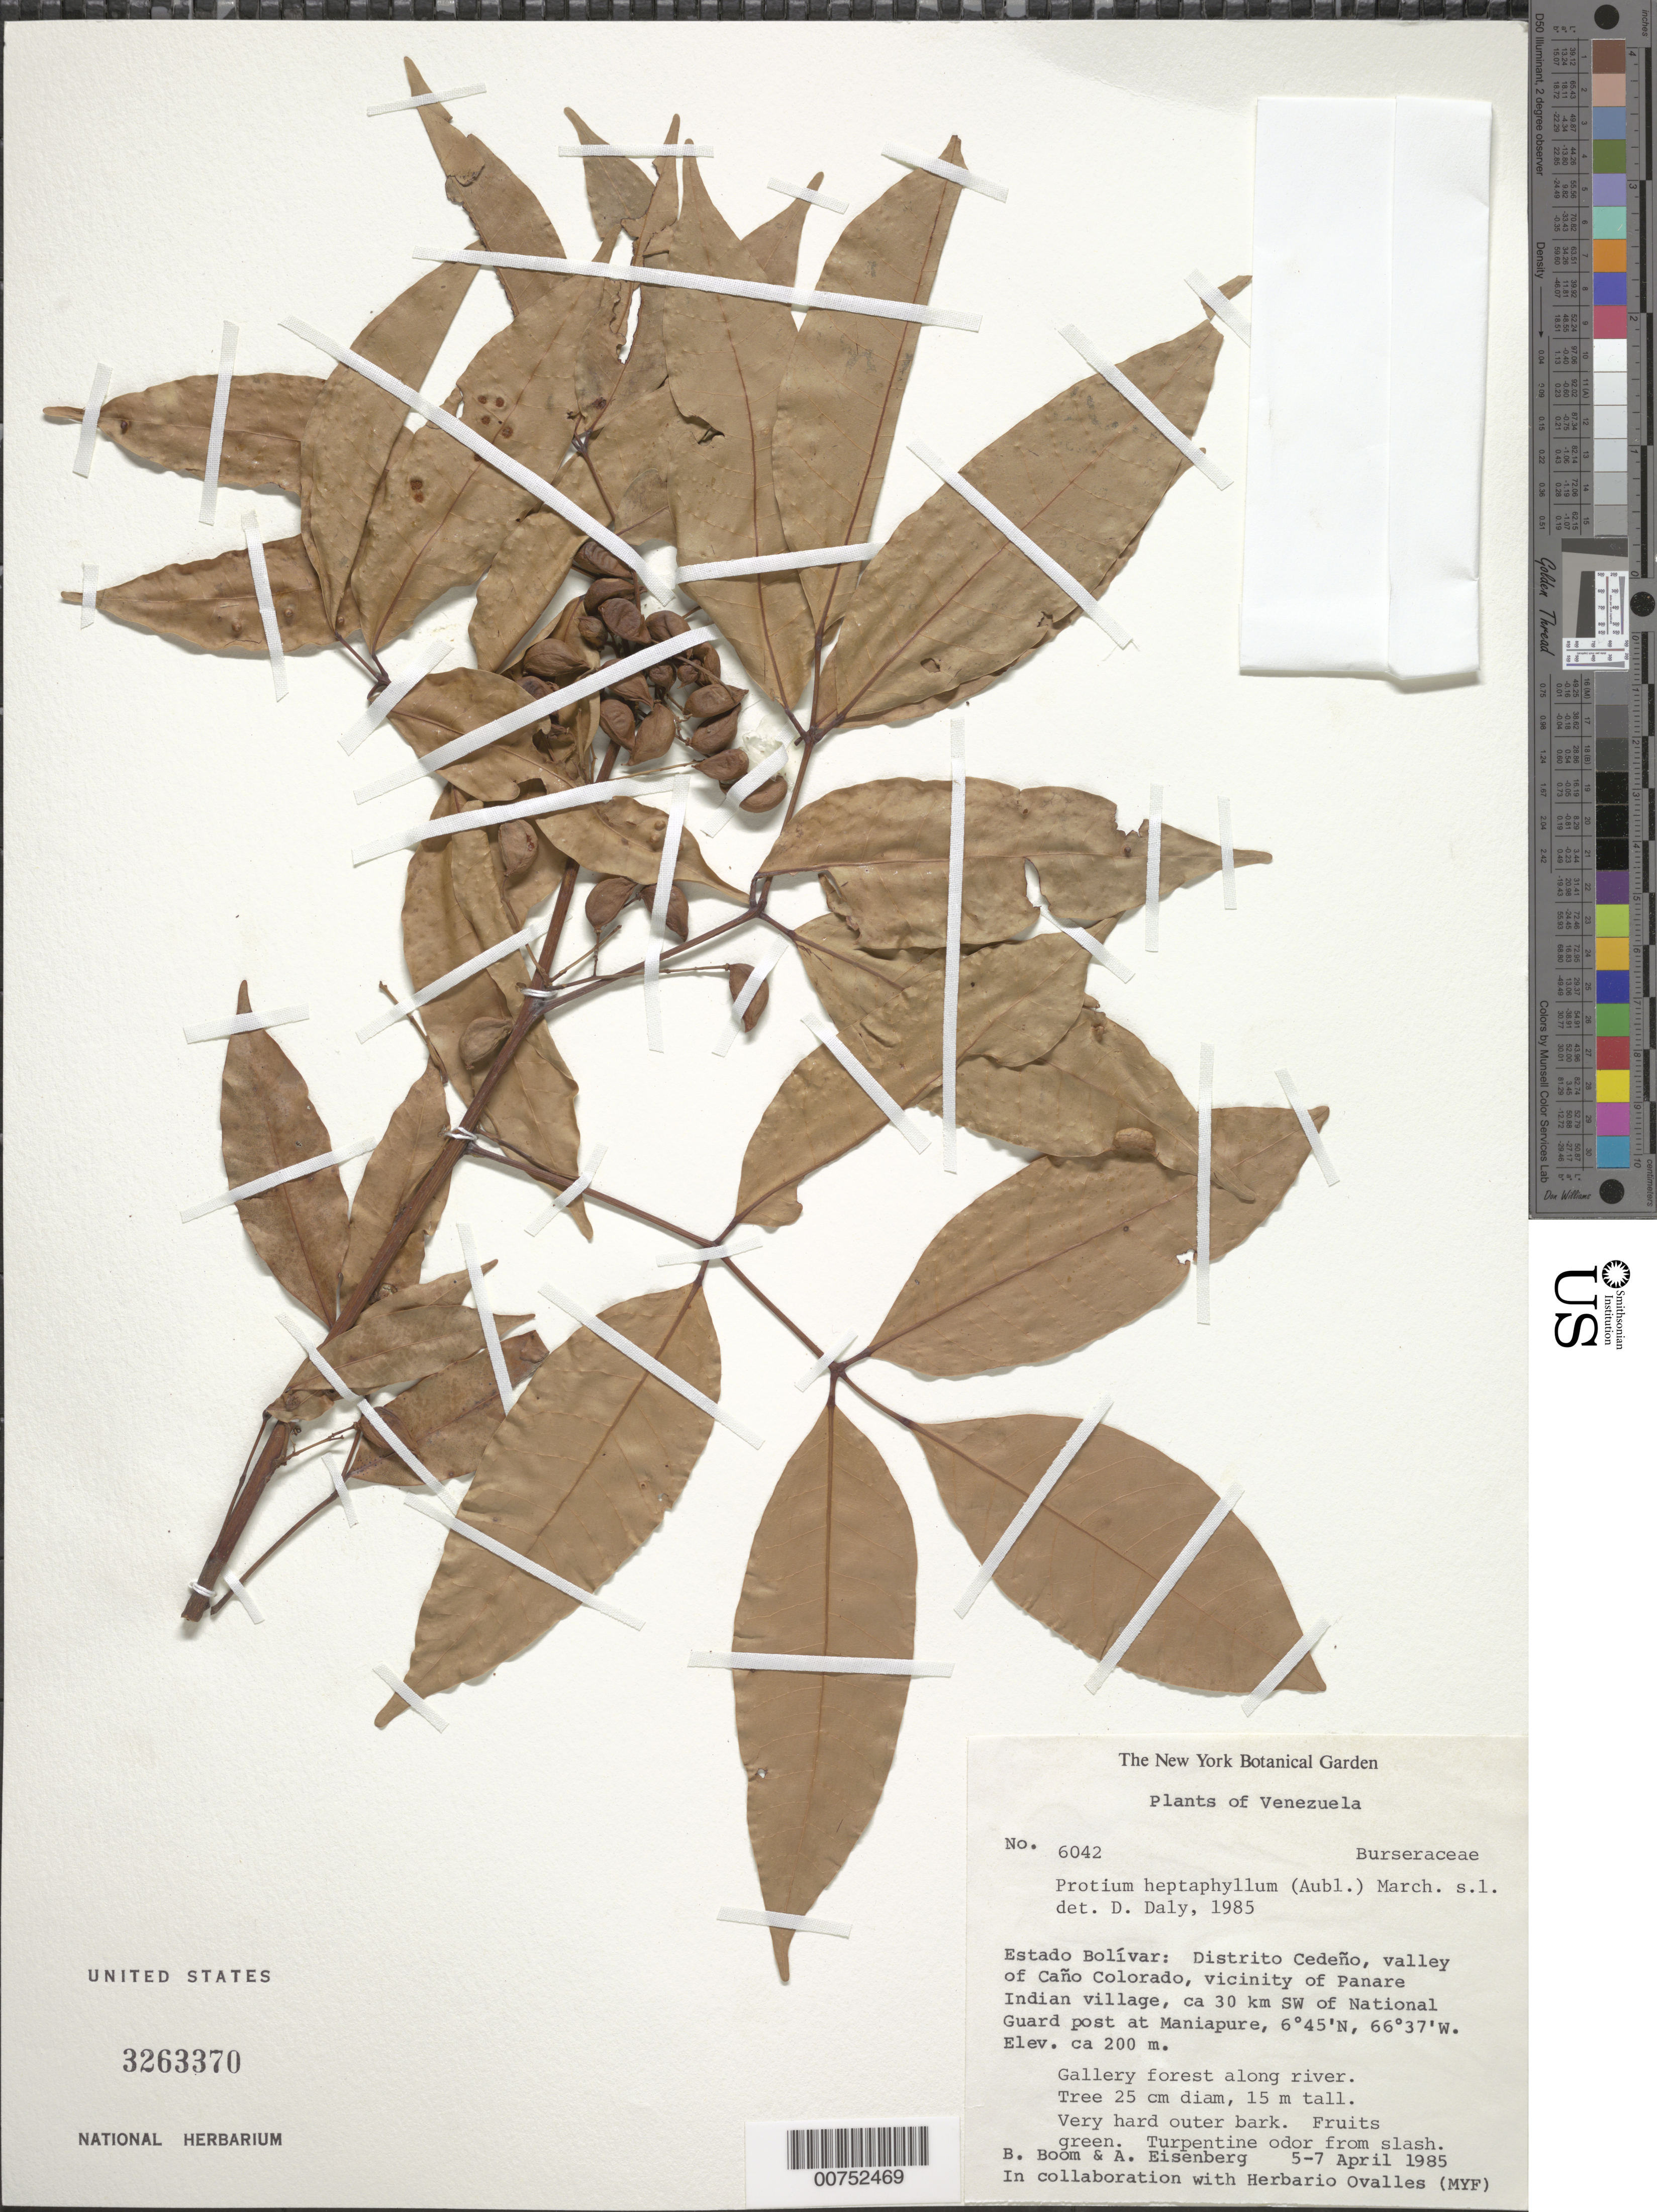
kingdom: Plantae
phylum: Tracheophyta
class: Magnoliopsida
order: Sapindales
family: Burseraceae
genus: Protium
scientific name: Protium heptaphyllum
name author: (Aubl.) Marchand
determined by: Daly, D. C.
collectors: B. M. Boom & A. Eisenberg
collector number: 6042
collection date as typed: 5-Apr-85 to 7-Apr-85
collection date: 1985-04-05/1985-04-07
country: Venezuela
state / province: Bolívar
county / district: Cedeño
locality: Caño Colorado valley, Panare Indian village vic., ca 30 km SW of National Guard post at Maniapure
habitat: Gallery forest along river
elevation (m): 200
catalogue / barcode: US 3263370